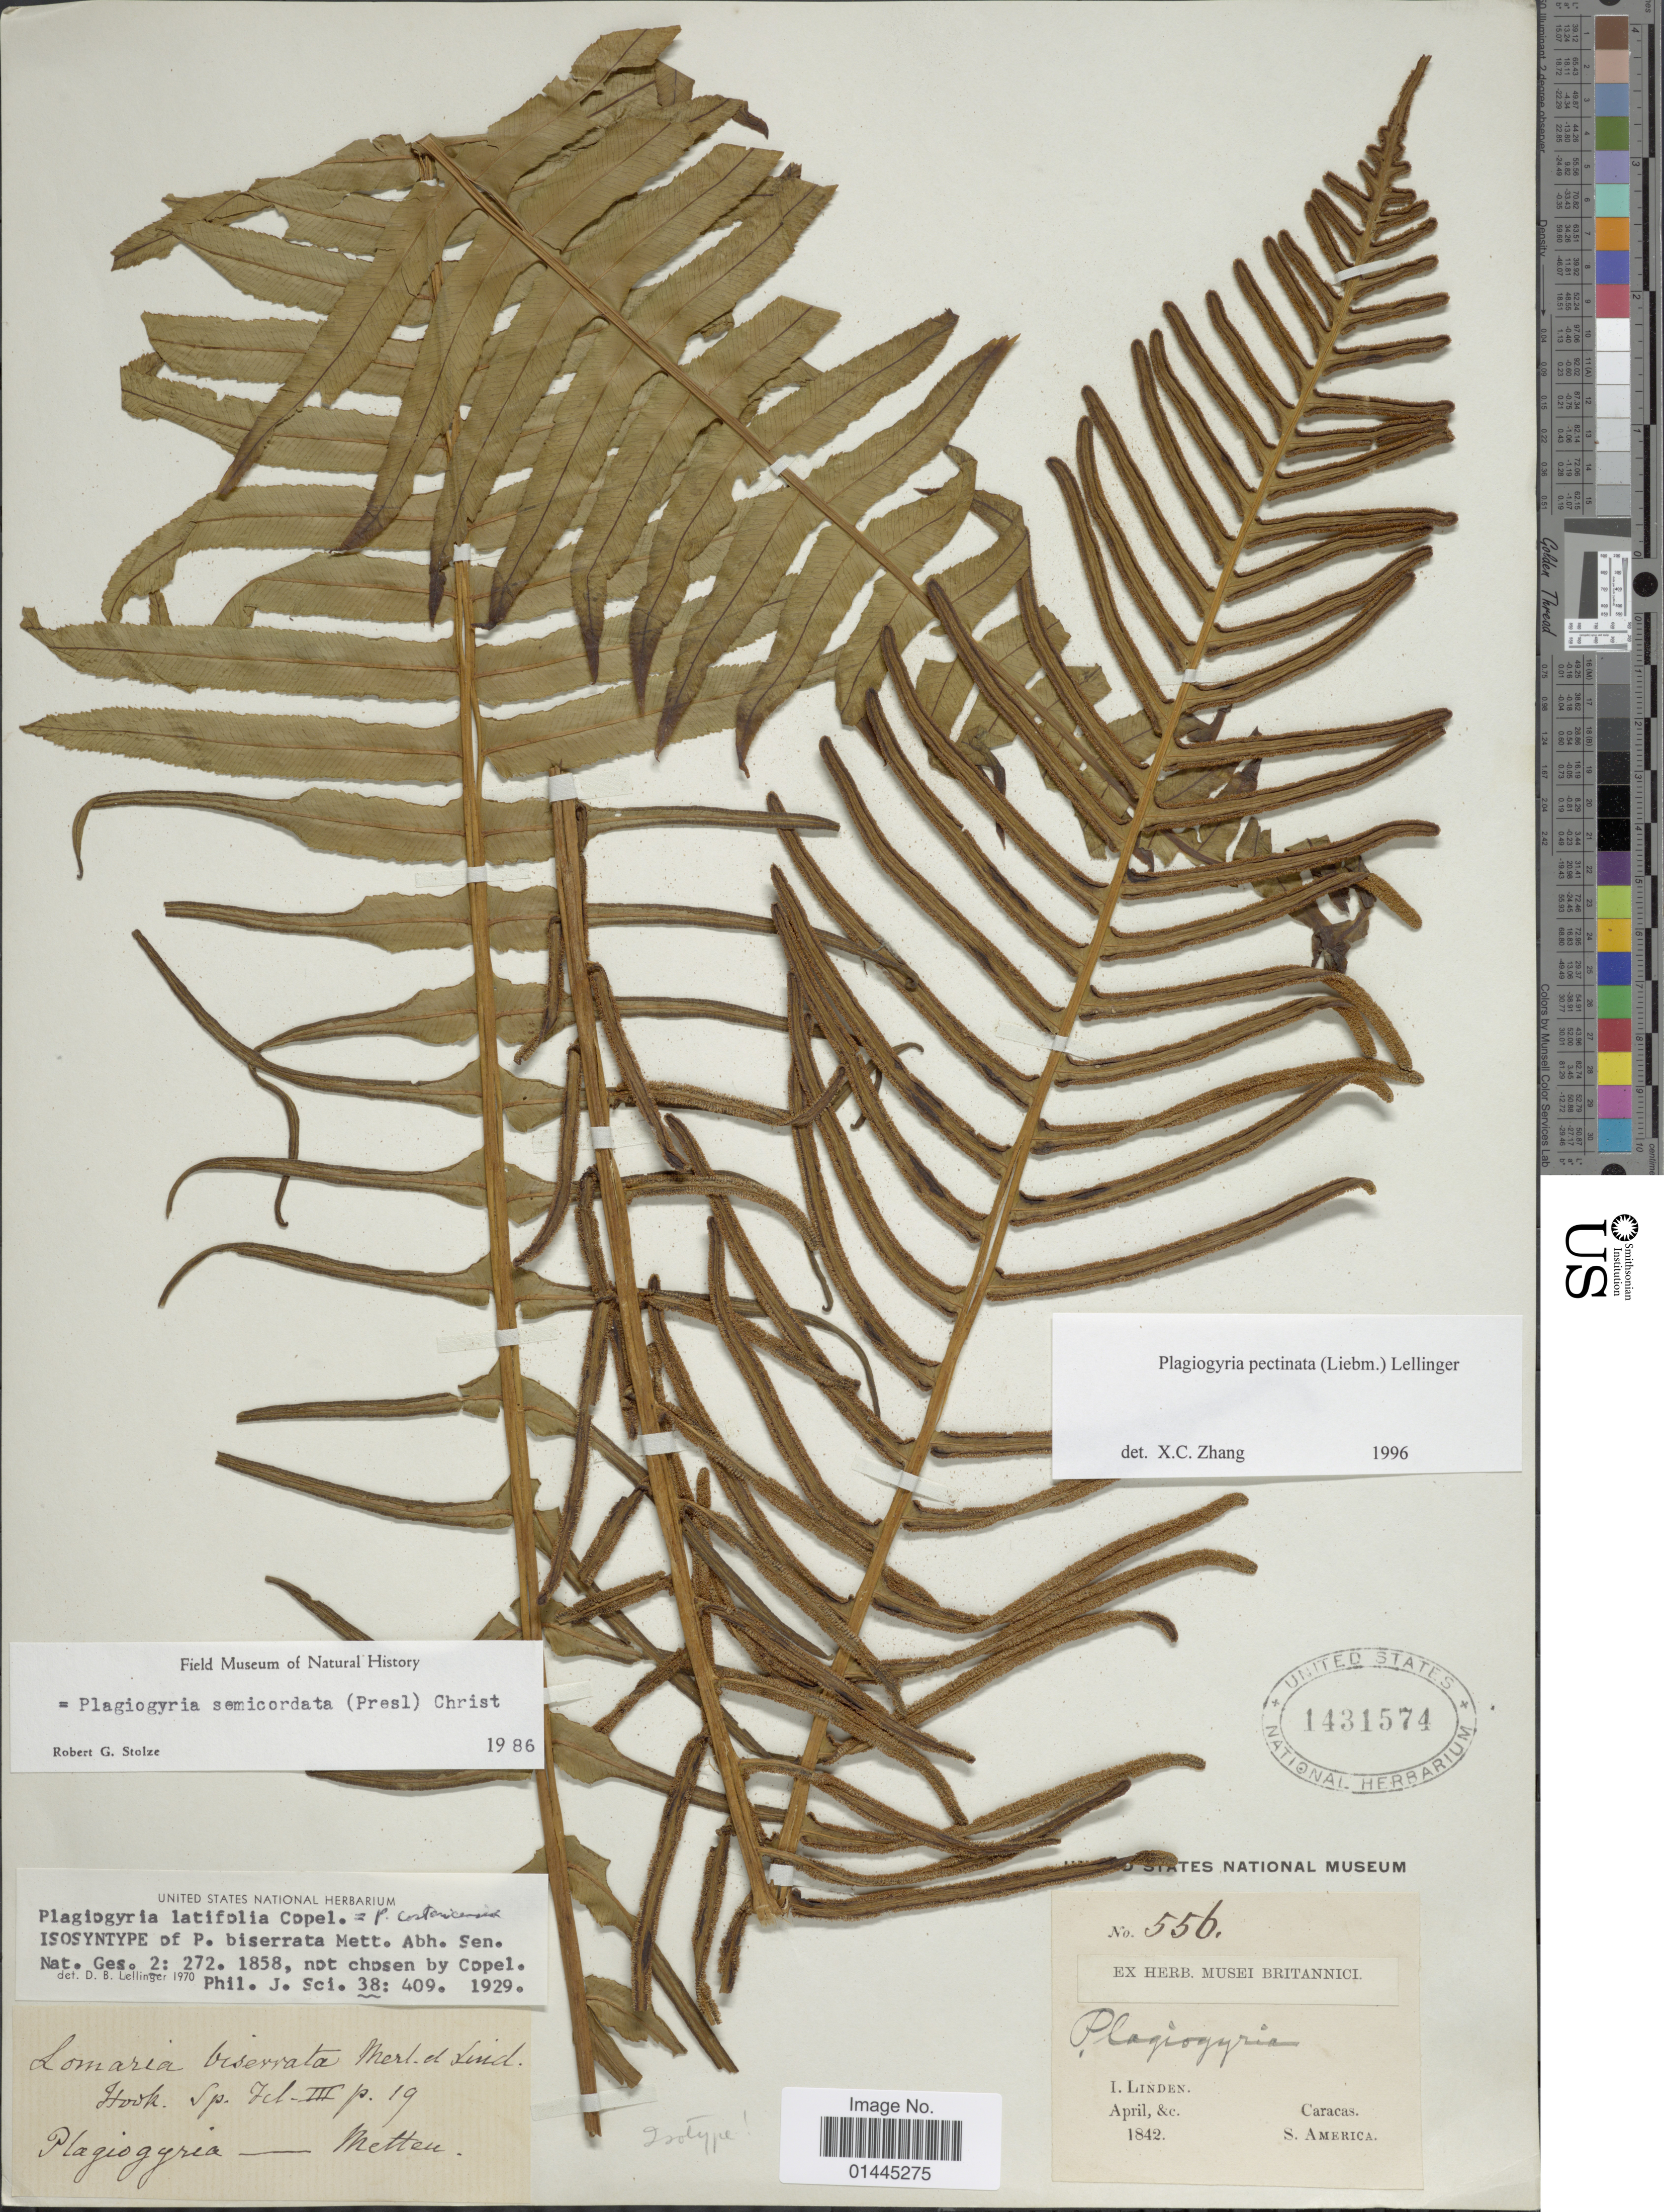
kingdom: Plantae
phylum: Tracheophyta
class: Polypodiopsida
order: Cyatheales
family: Plagiogyriaceae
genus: Plagiogyria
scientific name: Plagiogyria costaricensis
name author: Mett. ex Kuhn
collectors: I. Linden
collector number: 556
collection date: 1842-04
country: Venezuela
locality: Caracas.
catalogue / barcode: US 1431574